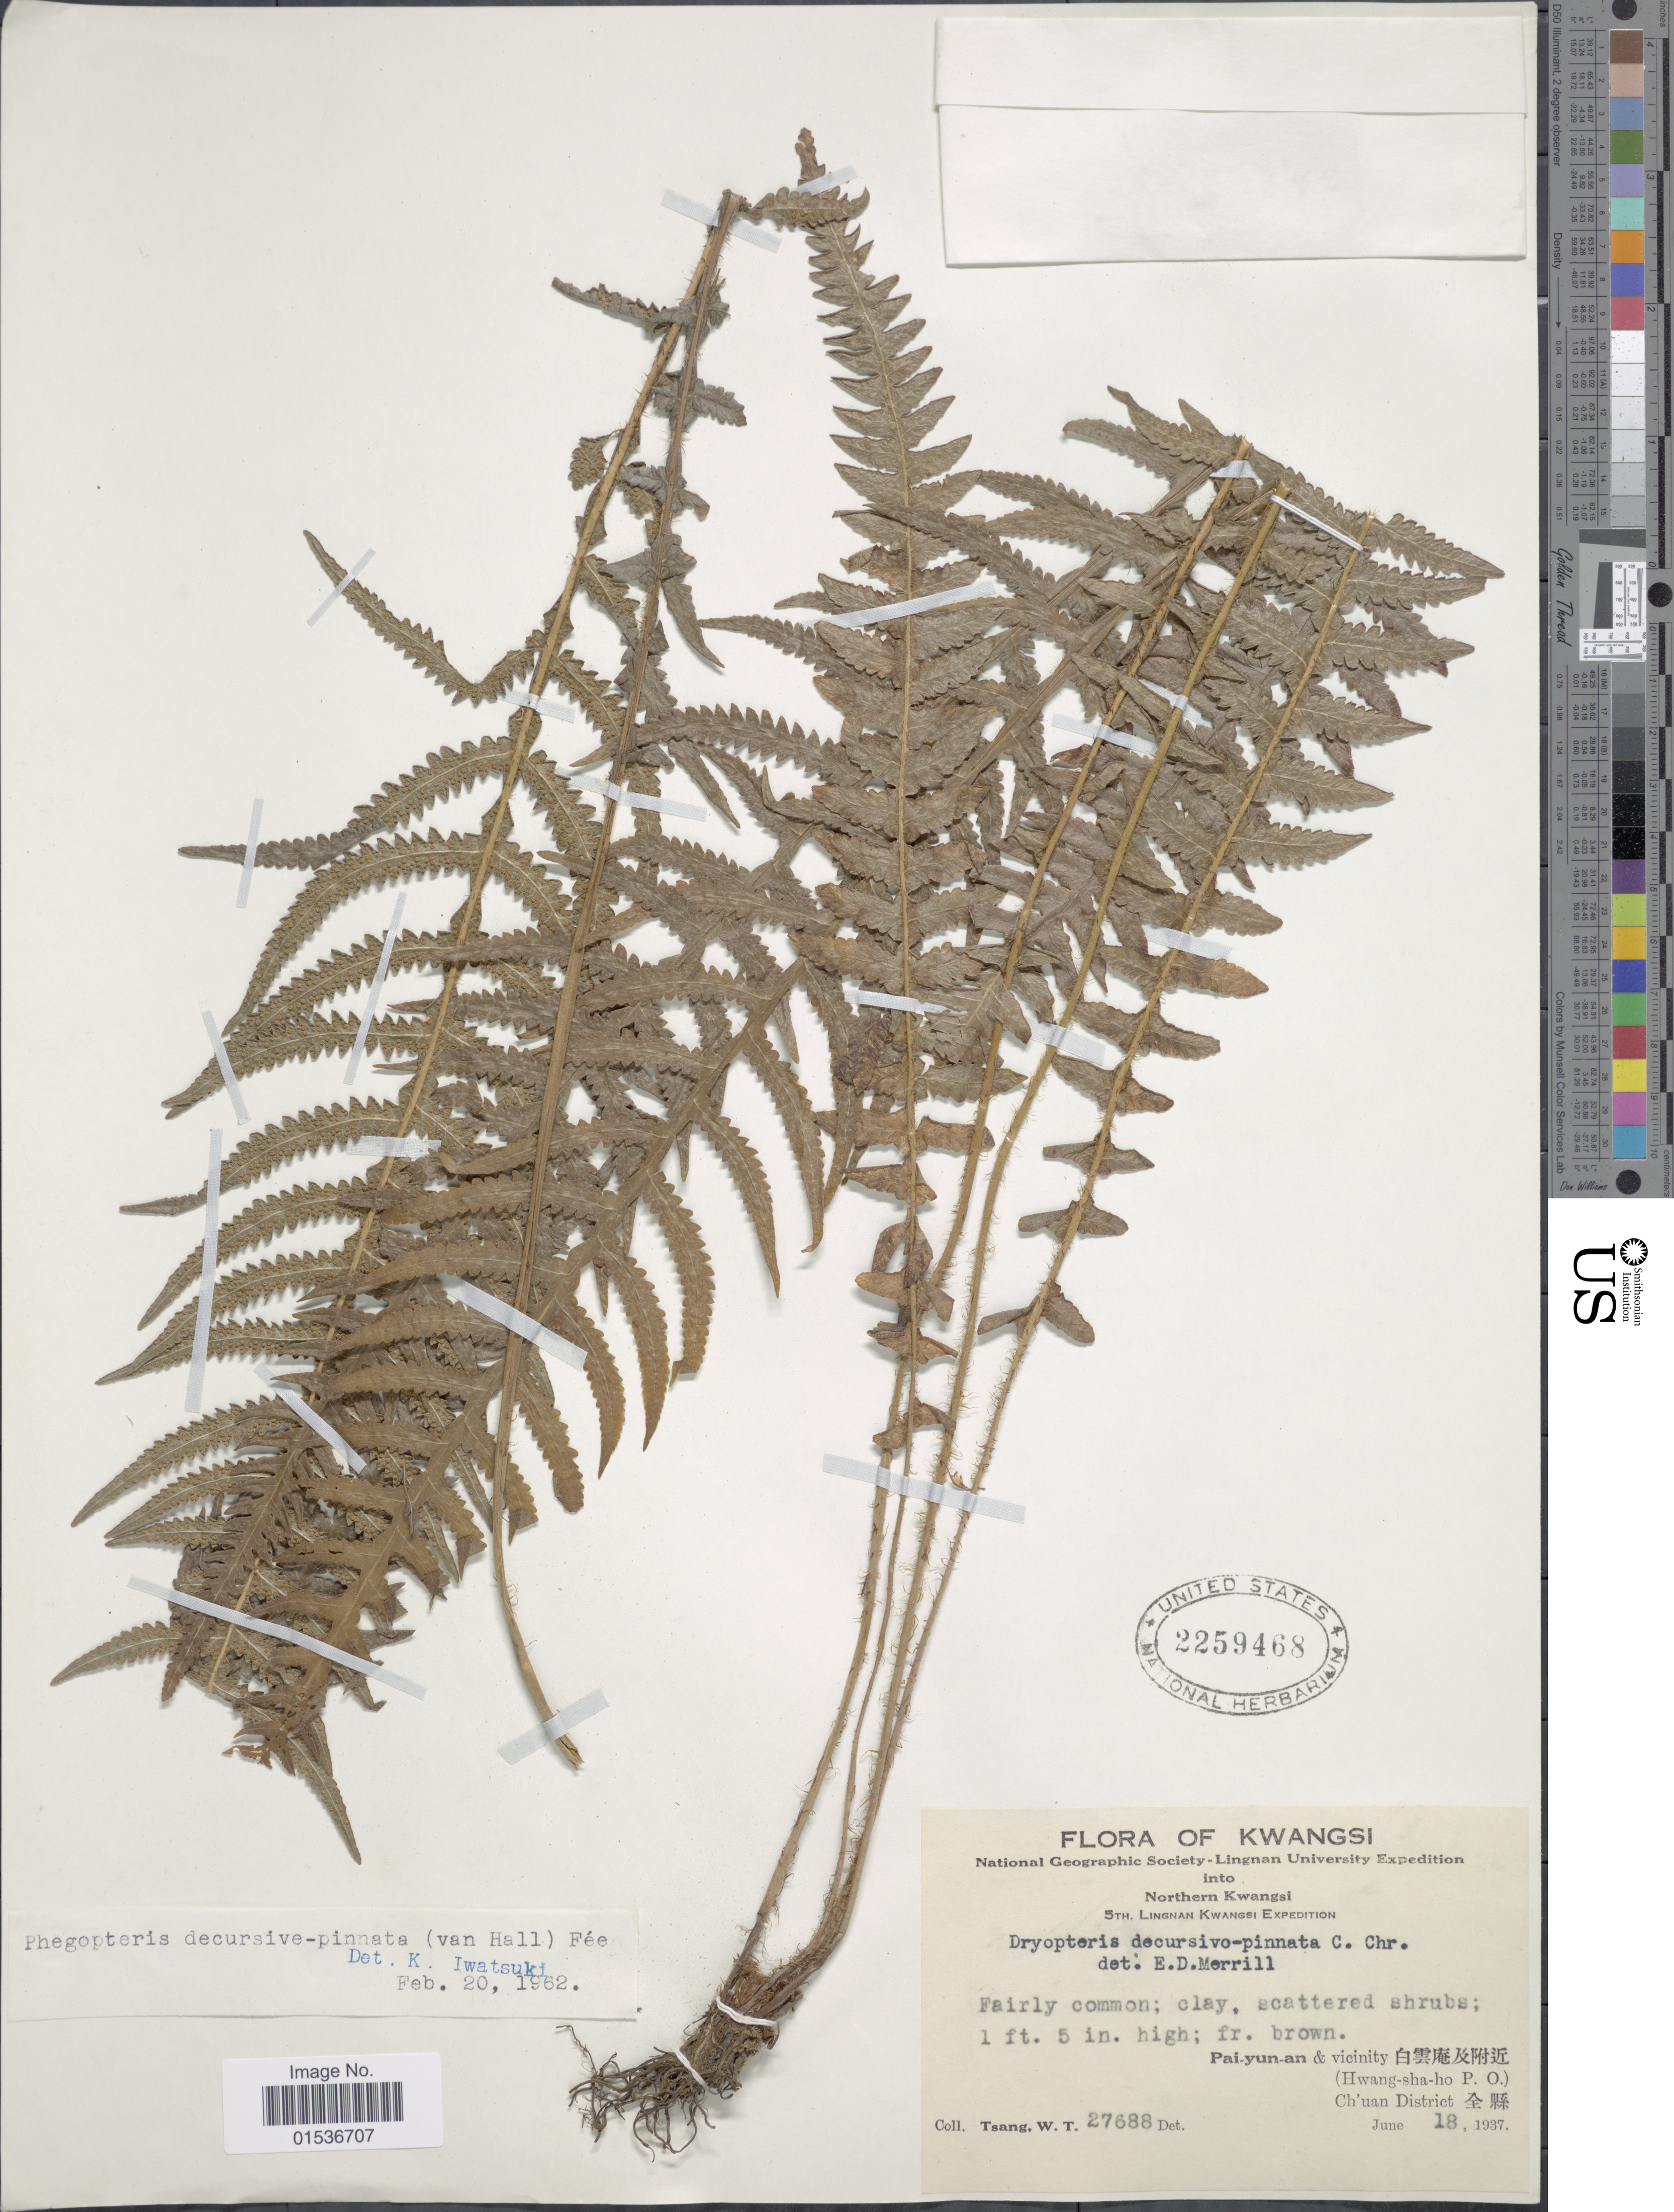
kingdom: Plantae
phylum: Tracheophyta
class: Polypodiopsida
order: Polypodiales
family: Thelypteridaceae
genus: Phegopteris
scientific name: Phegopteris decursivepinnata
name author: (H.C. Hall) Fée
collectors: W. T. Tsang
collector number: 27688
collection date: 1937-06-18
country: China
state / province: Guangxi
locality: Kwasi,Northern Kwangsi, Lingnan Kwangsi. Pai-yun-an & vicinity (Hwang-sha-ho P.O.) Ch'uan District .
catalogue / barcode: US 2259468